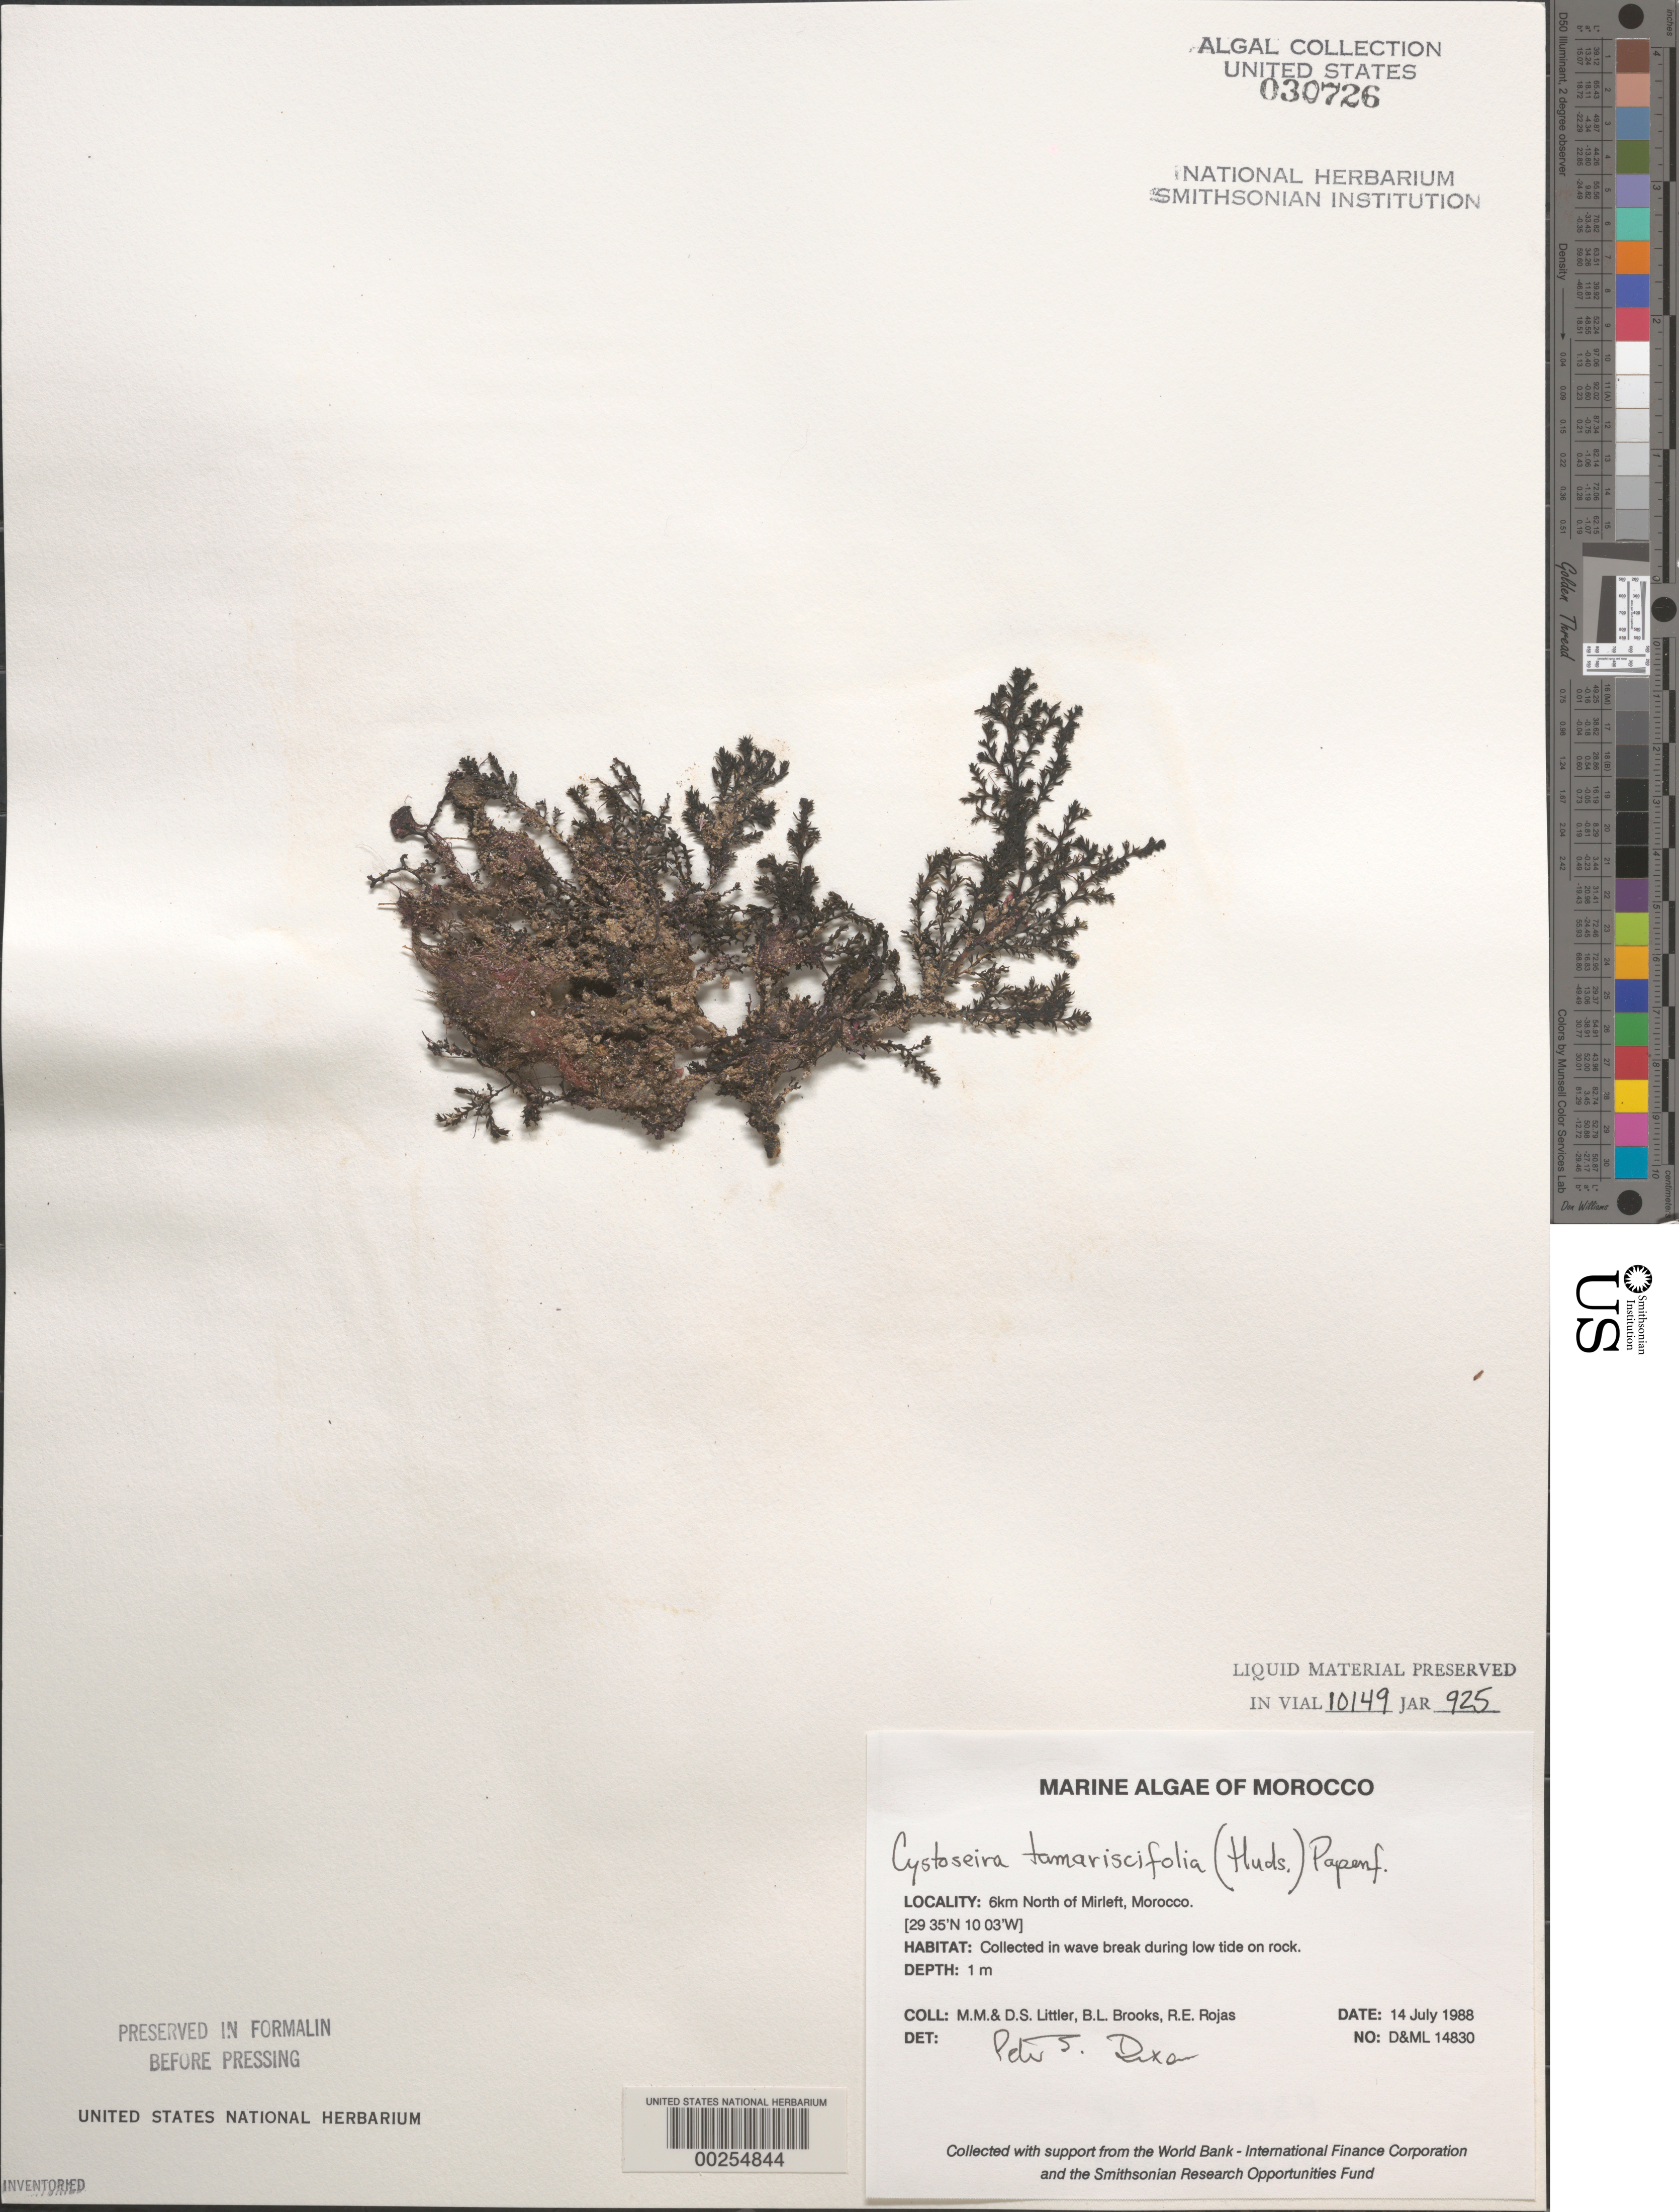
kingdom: Chromista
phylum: Ochrophyta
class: Phaeophyceae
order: Fucales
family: Sargassaceae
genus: Cystoseira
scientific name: Cystoseira tamariscifolia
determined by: Dixon, P. S.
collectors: M. M. Littler, D. S. Littler, B. Brooks & R. Rojas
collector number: D&ML 14830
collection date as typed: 14 Jul 1988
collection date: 1988-07-14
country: Morocco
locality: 6 km north of Mirleft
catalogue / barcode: US 30726